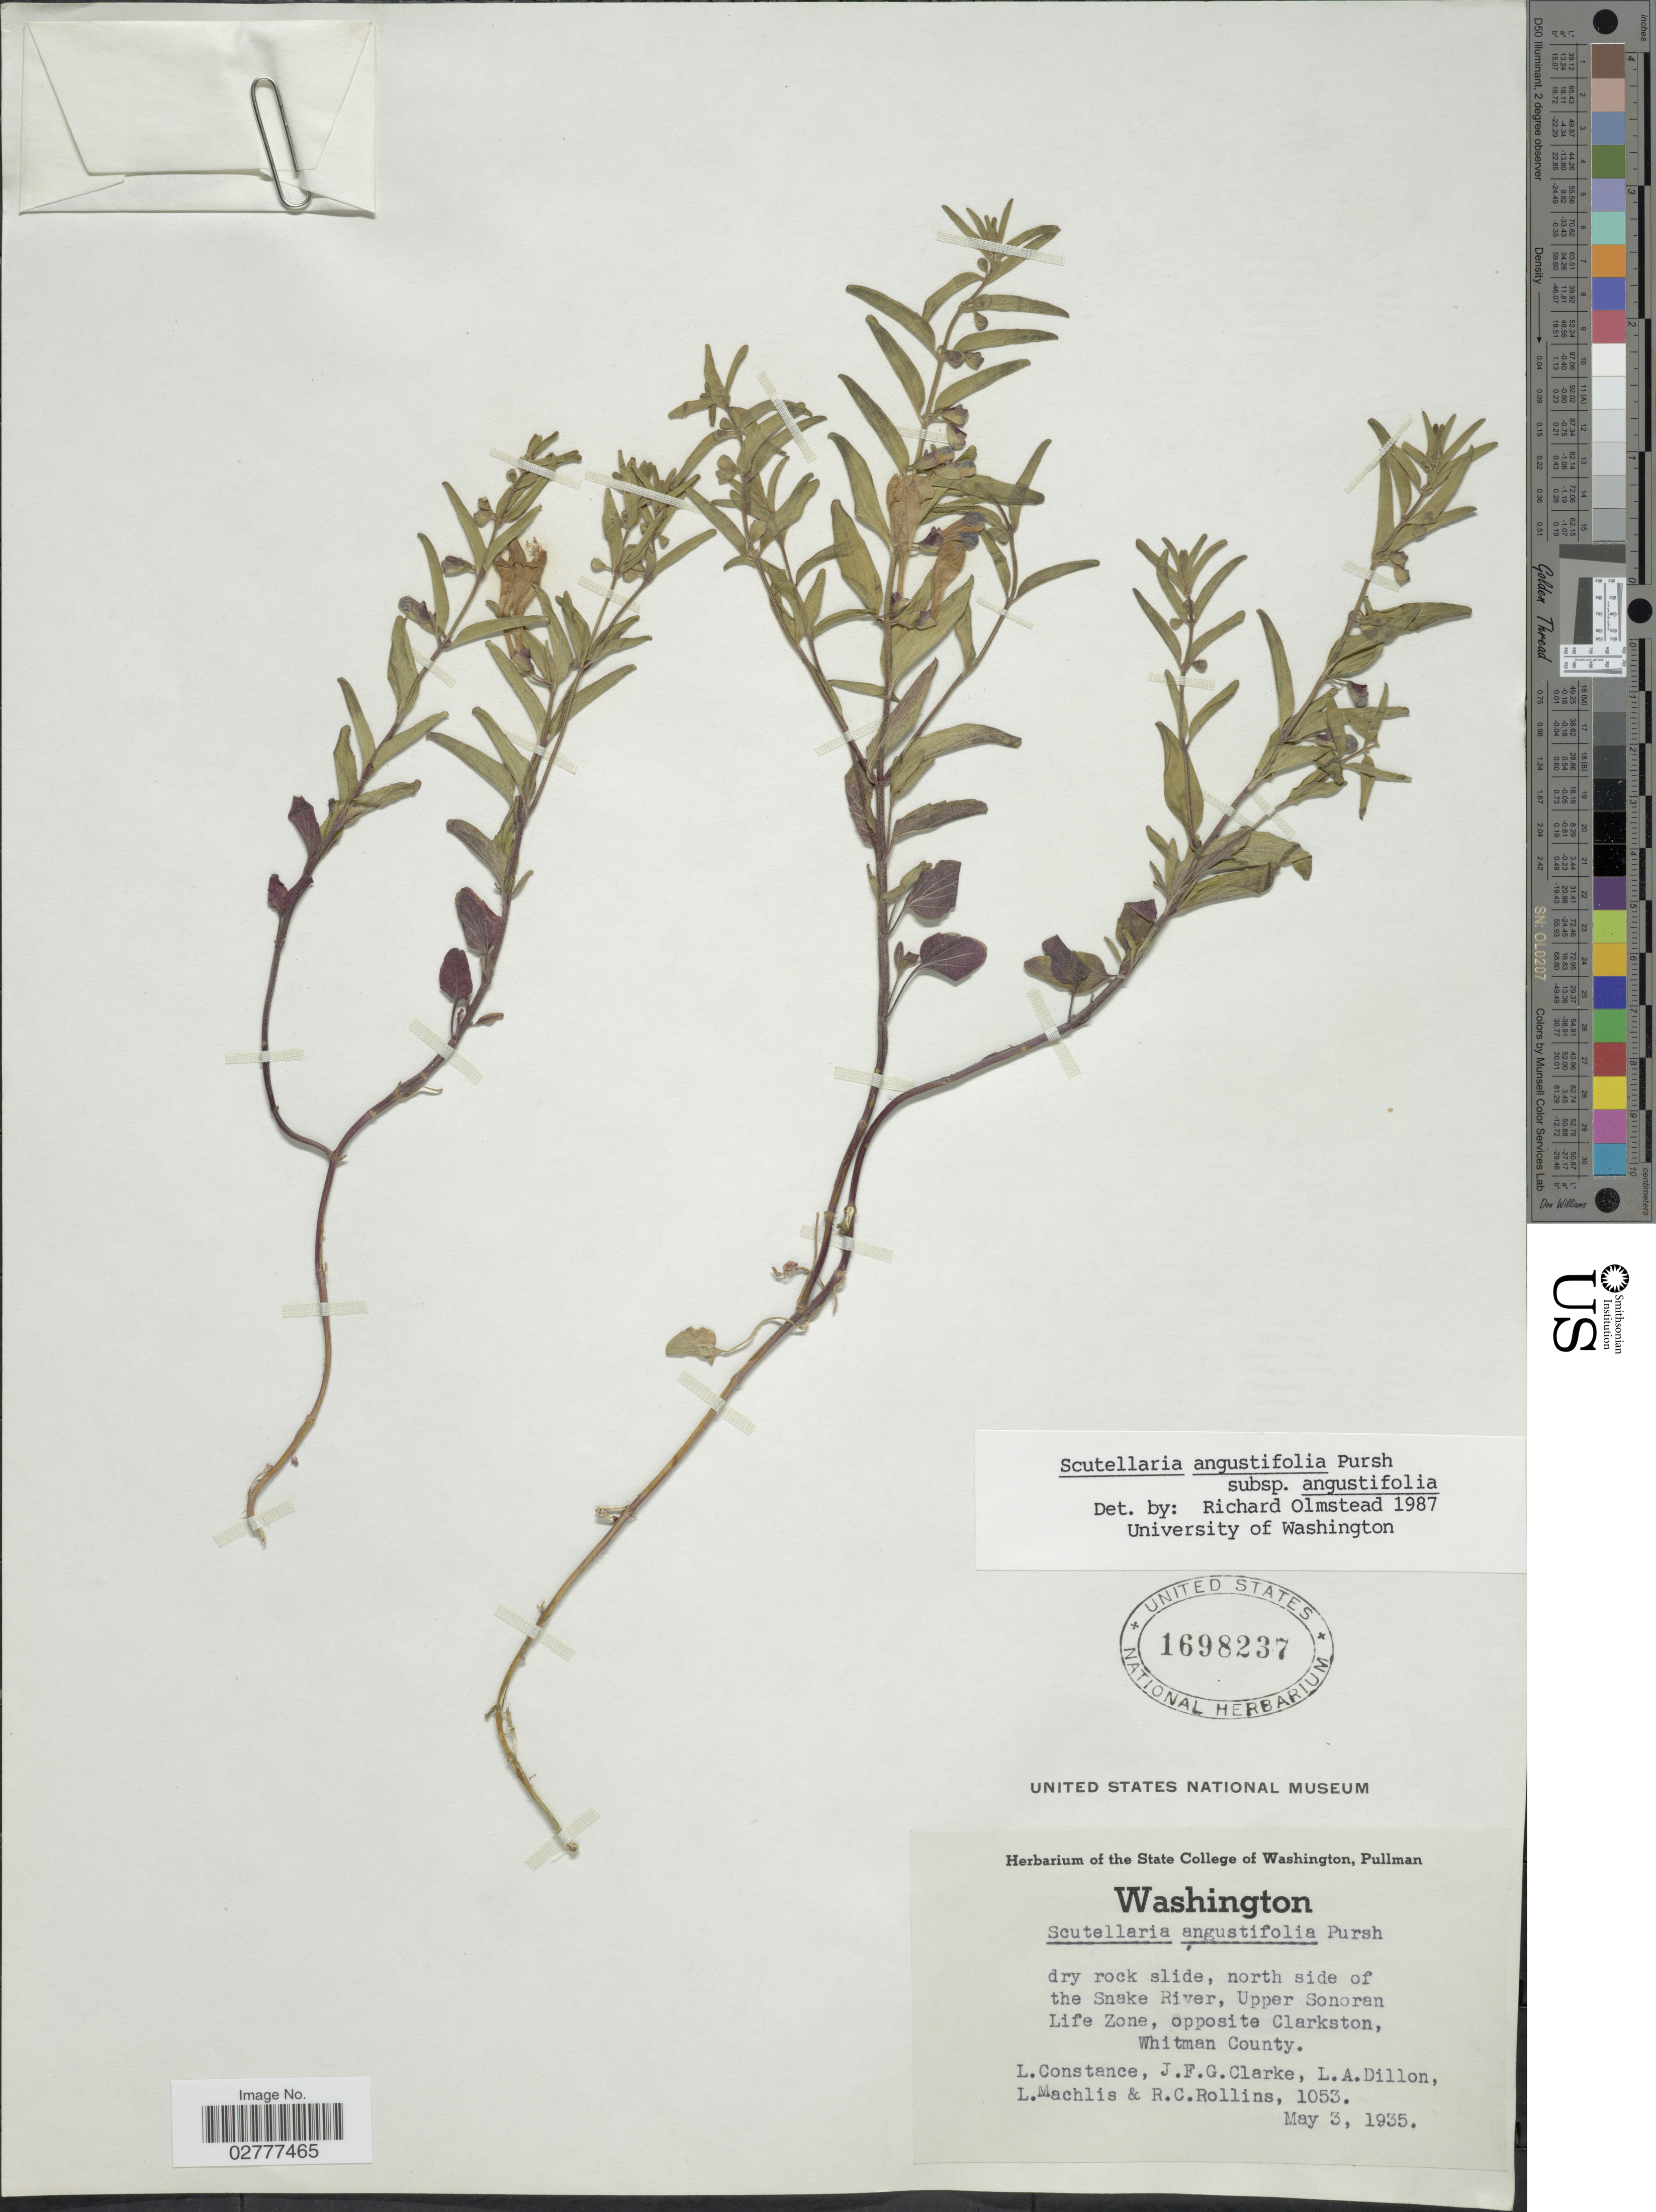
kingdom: Plantae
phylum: Tracheophyta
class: Magnoliopsida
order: Lamiales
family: Lamiaceae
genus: Scutellaria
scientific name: Scutellaria angustifolia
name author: Pursh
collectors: L. Constance, J. F. Clarke, L. Dillon, L. Machlis & R. C. Rollins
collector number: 1053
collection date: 1935-05-03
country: United States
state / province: Washington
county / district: Whitman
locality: North side of the Snake River, Upper Sonoran Life Zone, opposite Clarkston, Whitman County.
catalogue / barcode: US 1698237